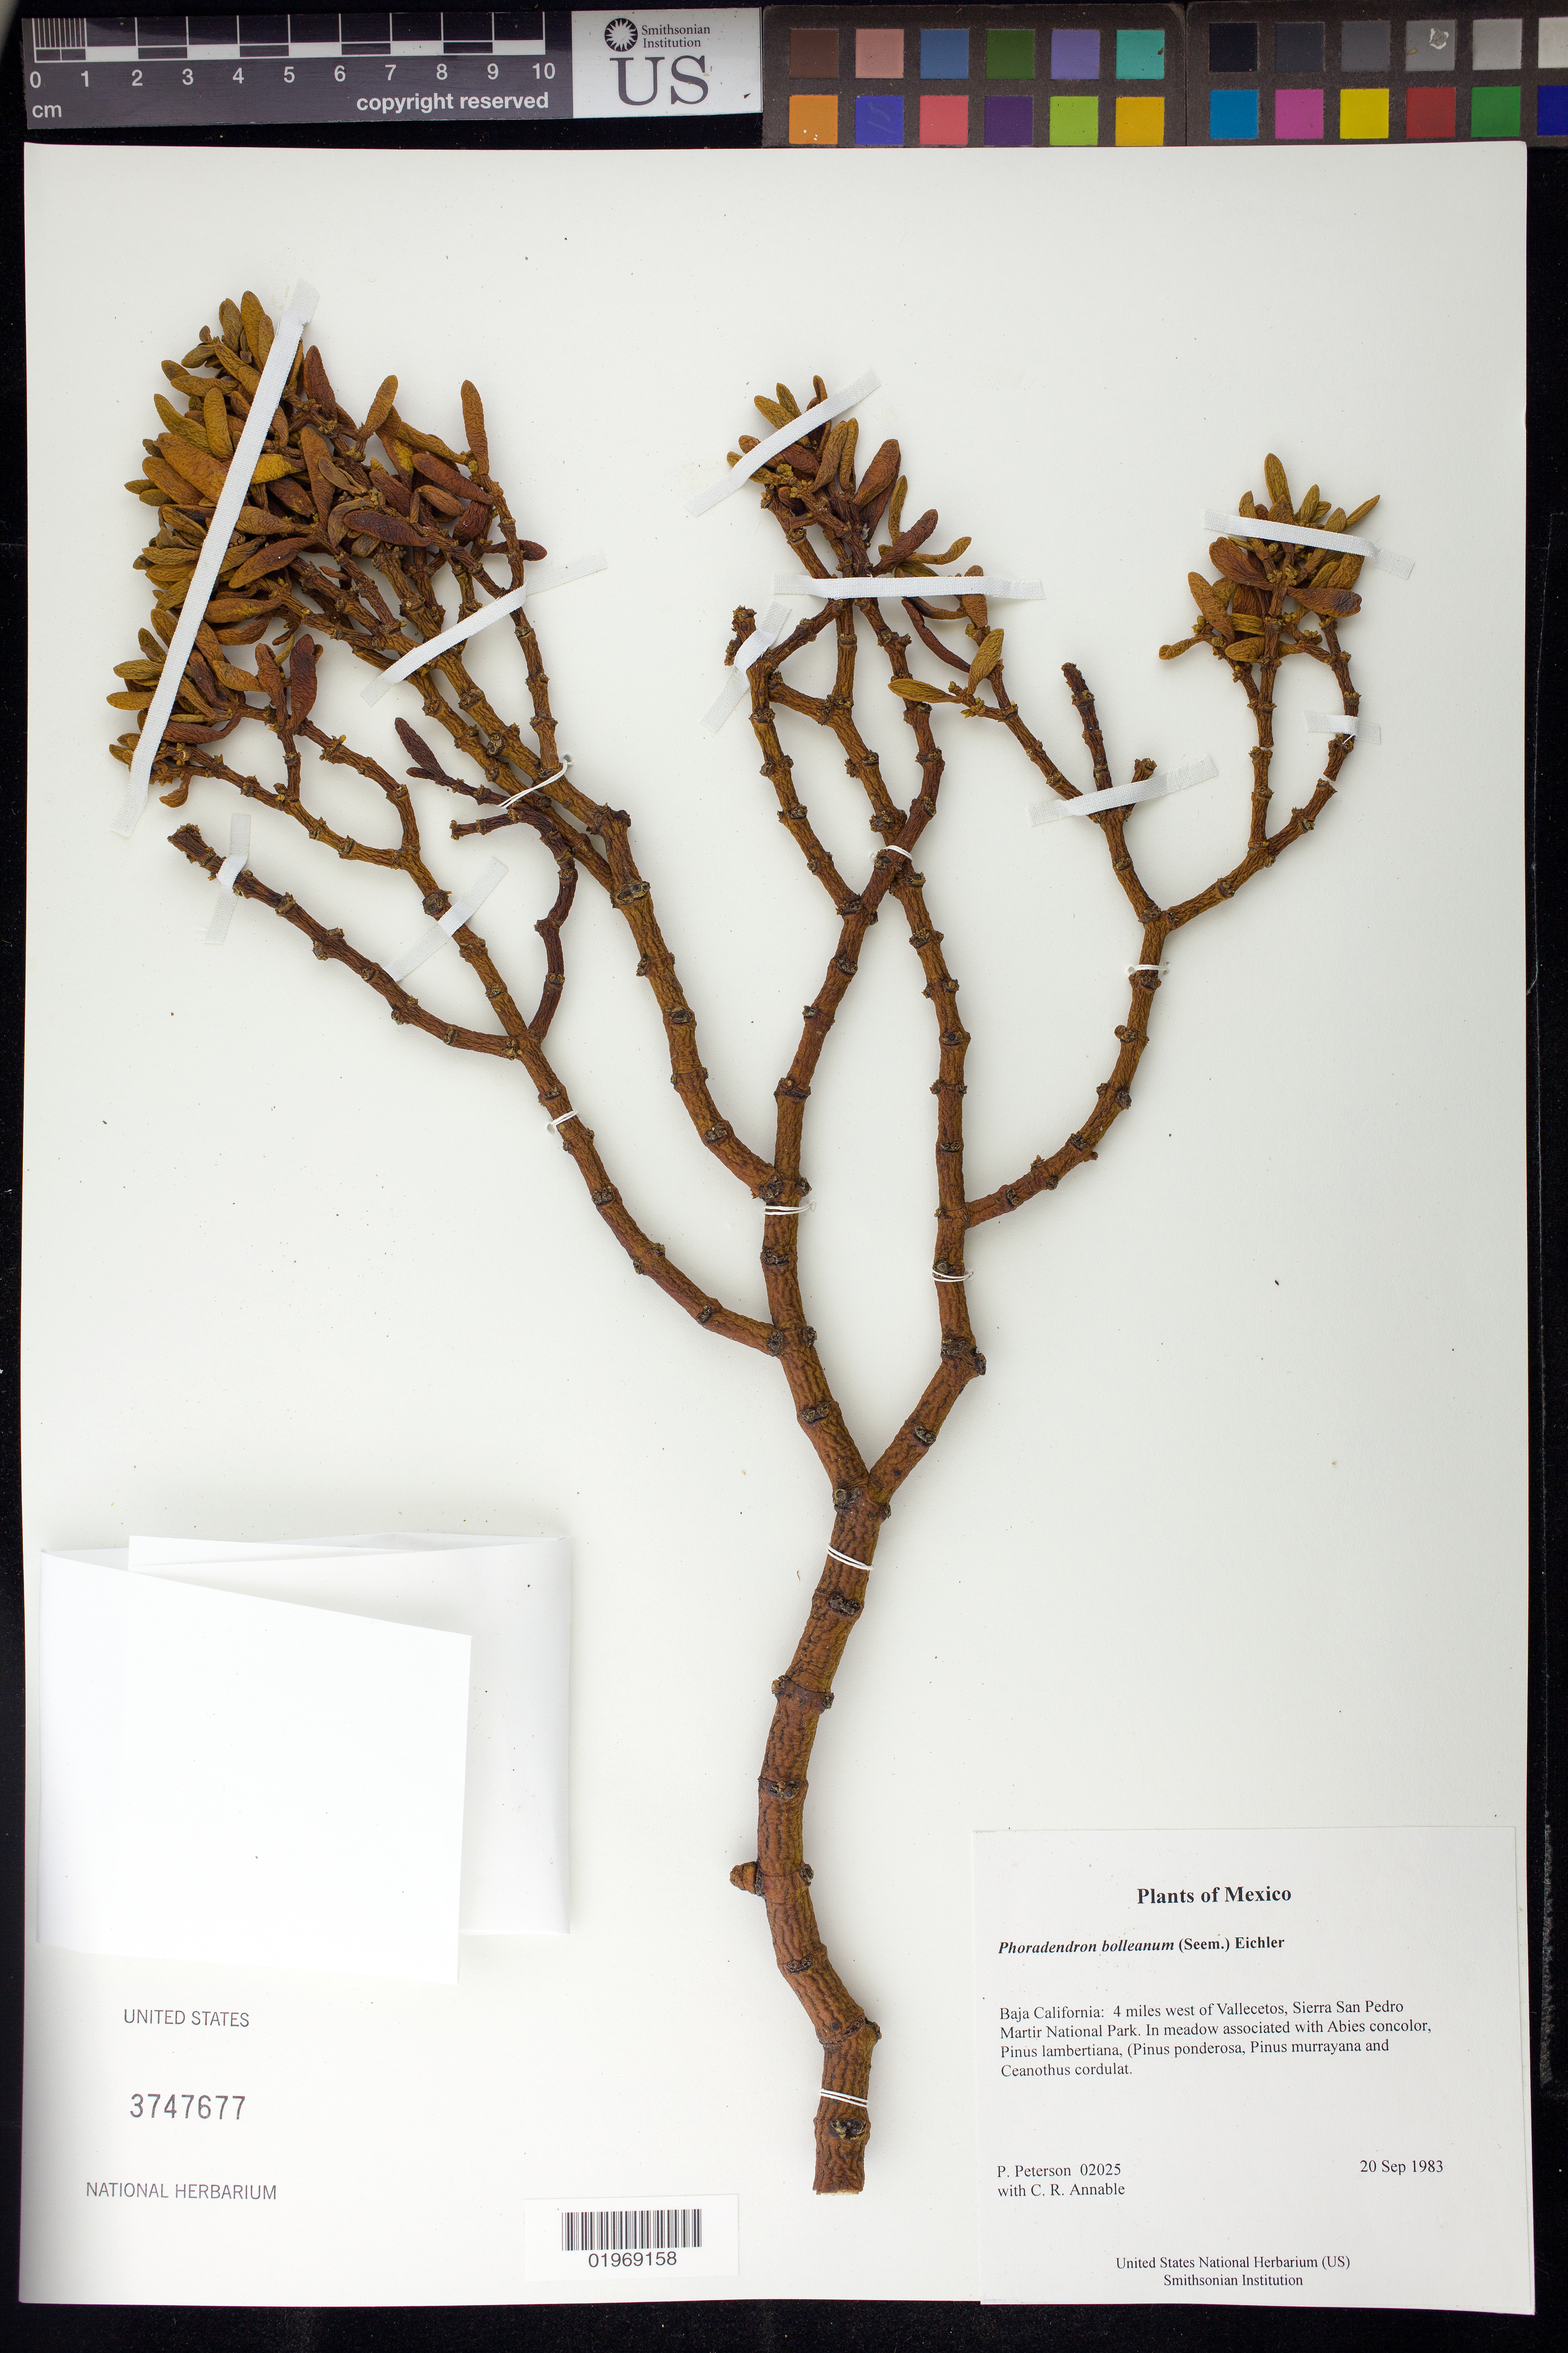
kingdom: Plantae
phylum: Tracheophyta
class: Magnoliopsida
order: Santalales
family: Viscaceae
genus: Phoradendron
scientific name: Phoradendron bolleanum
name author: (Seem.) Eichler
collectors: P. M. Peterson & C. R. Annable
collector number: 02025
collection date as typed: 20 Sep 1983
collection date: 1983-09-20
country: Mexico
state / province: Baja California Norte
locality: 4 miles west of Vallecetos, Sierra San Pedro Martir National Park.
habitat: In meadow associated with Abies concolor, Pinus lambertiana, (Pinus ponderosa, Pinus murrayana and Ceanothus cordulat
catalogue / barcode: US 3747677